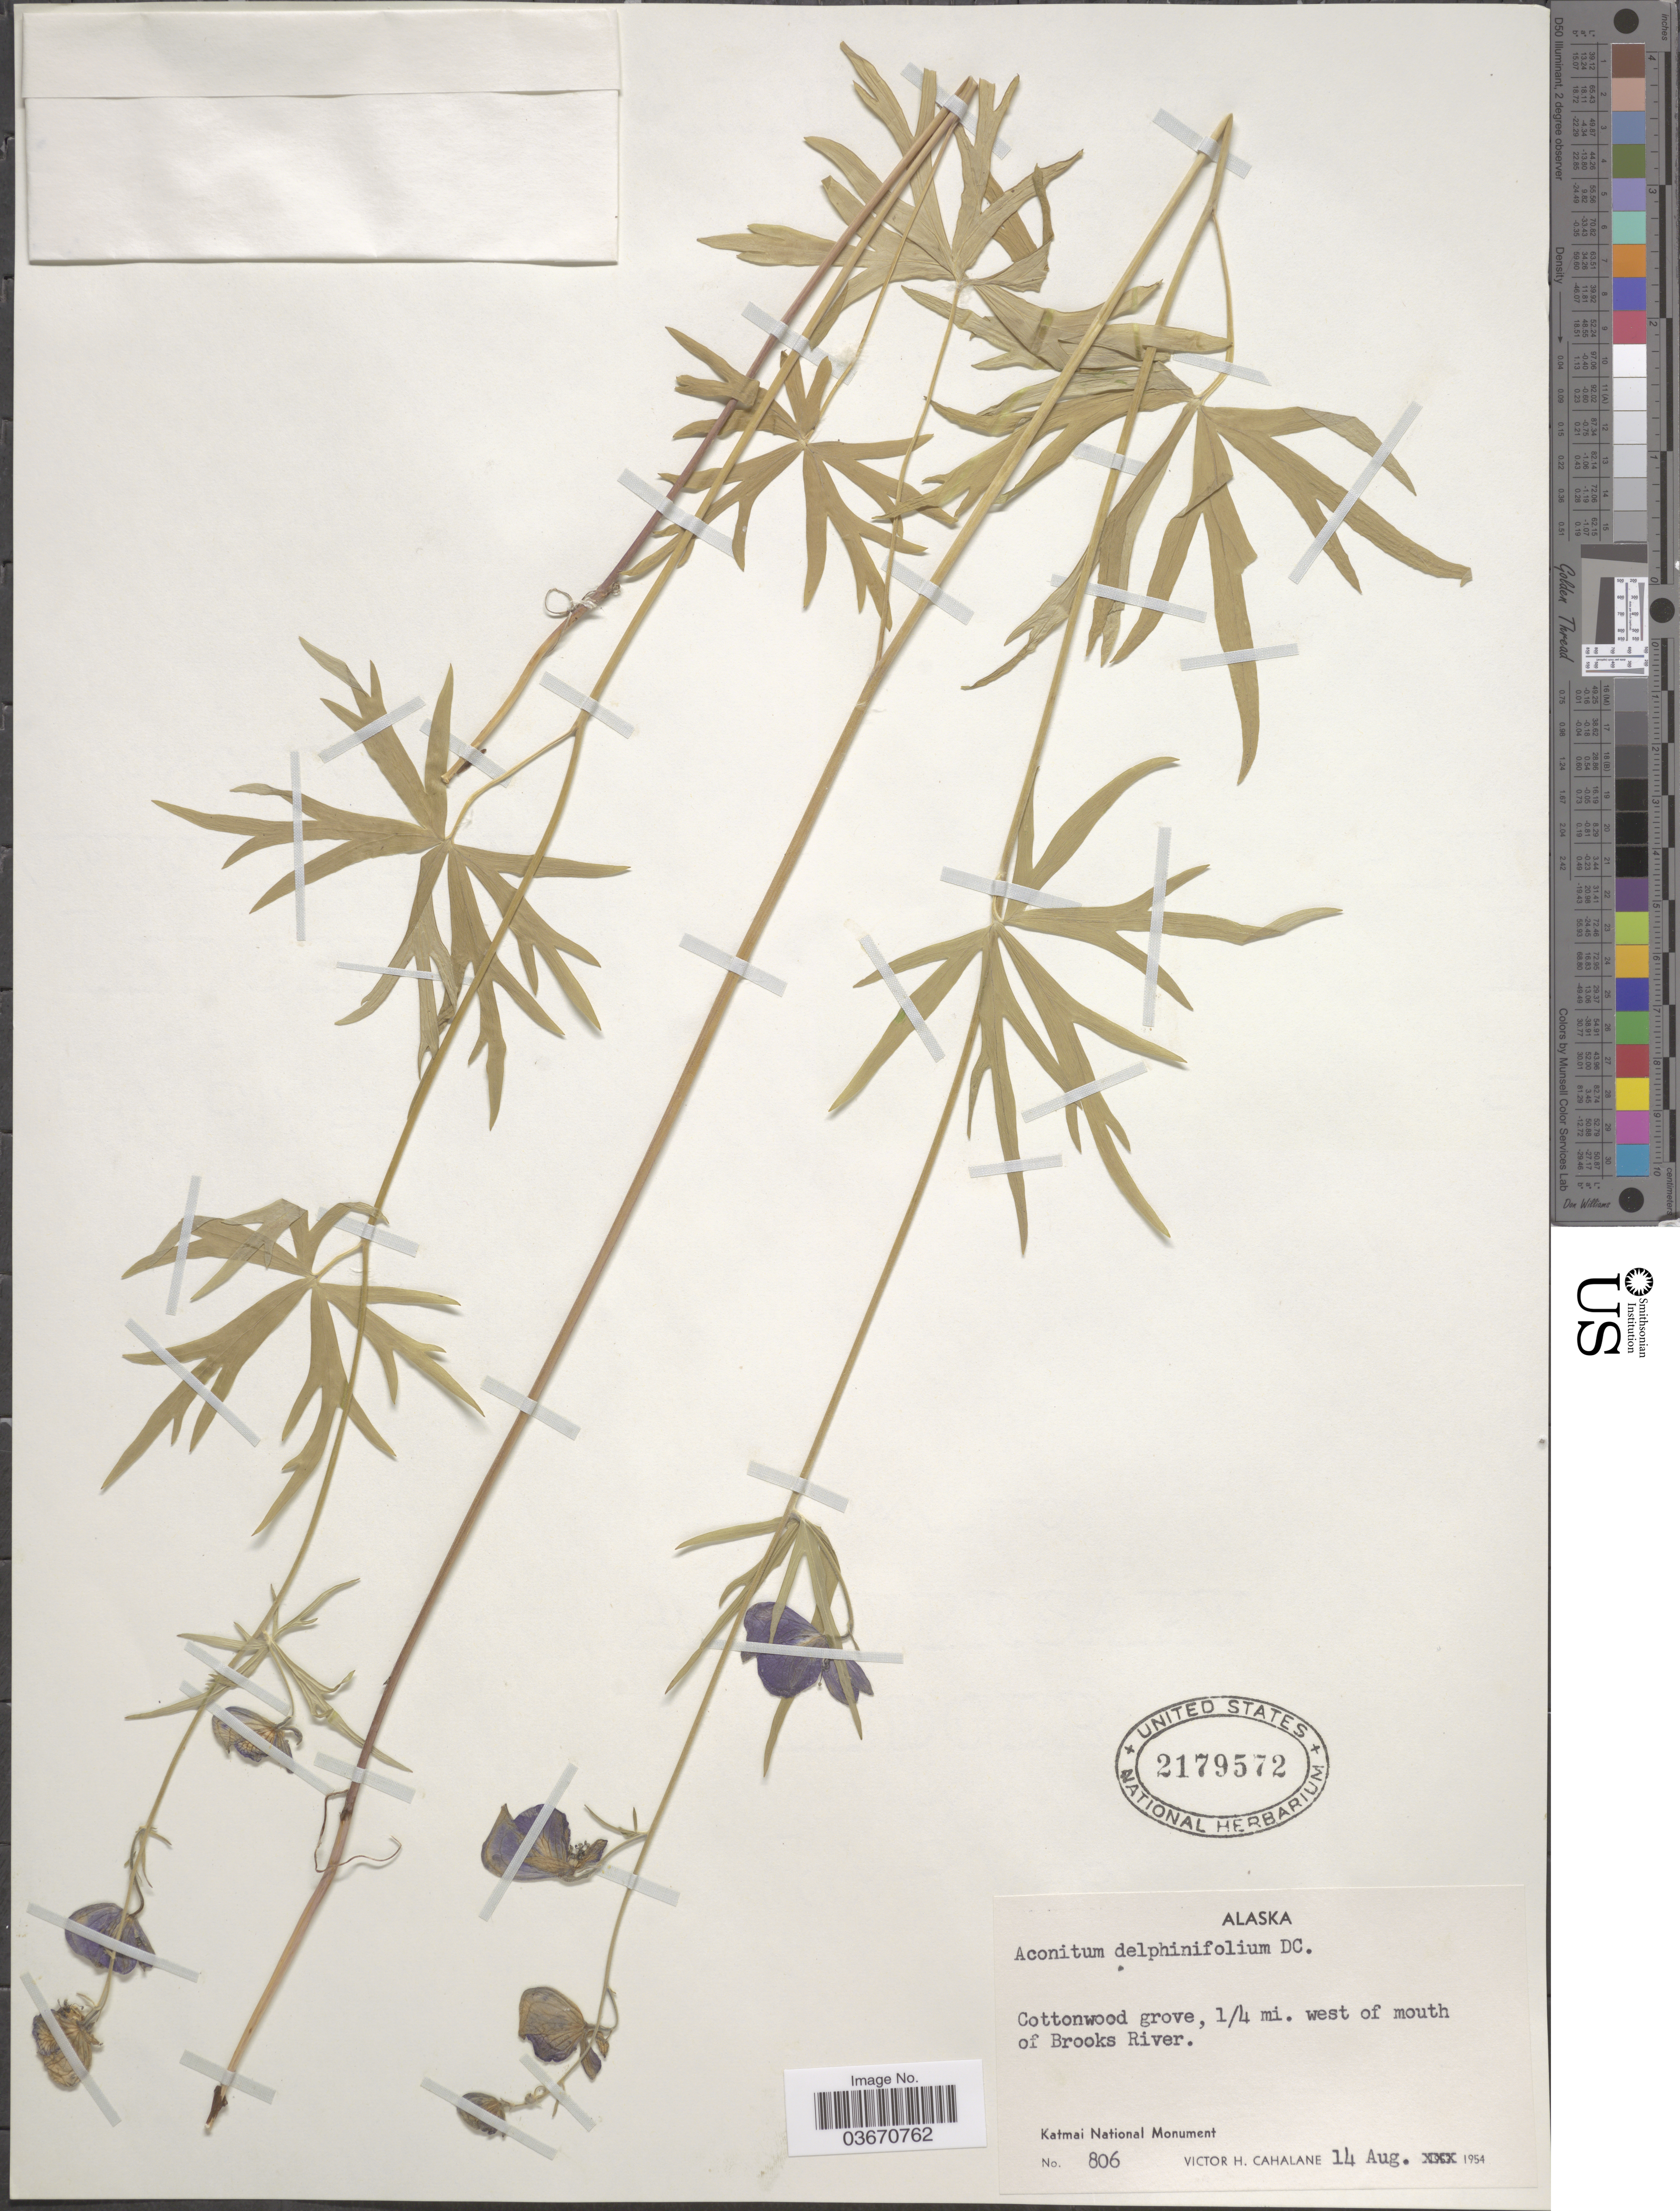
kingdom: Plantae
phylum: Tracheophyta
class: Magnoliopsida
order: Ranunculales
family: Ranunculaceae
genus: Aconitum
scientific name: Aconitum delphinifolium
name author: DC.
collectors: V. Cahalane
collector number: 806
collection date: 1954-08-14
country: United States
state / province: Alaska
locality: Cottonwood grove, 1/4 mi. west of mouth of Brooks River. Katmai National Monument.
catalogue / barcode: US 2179572